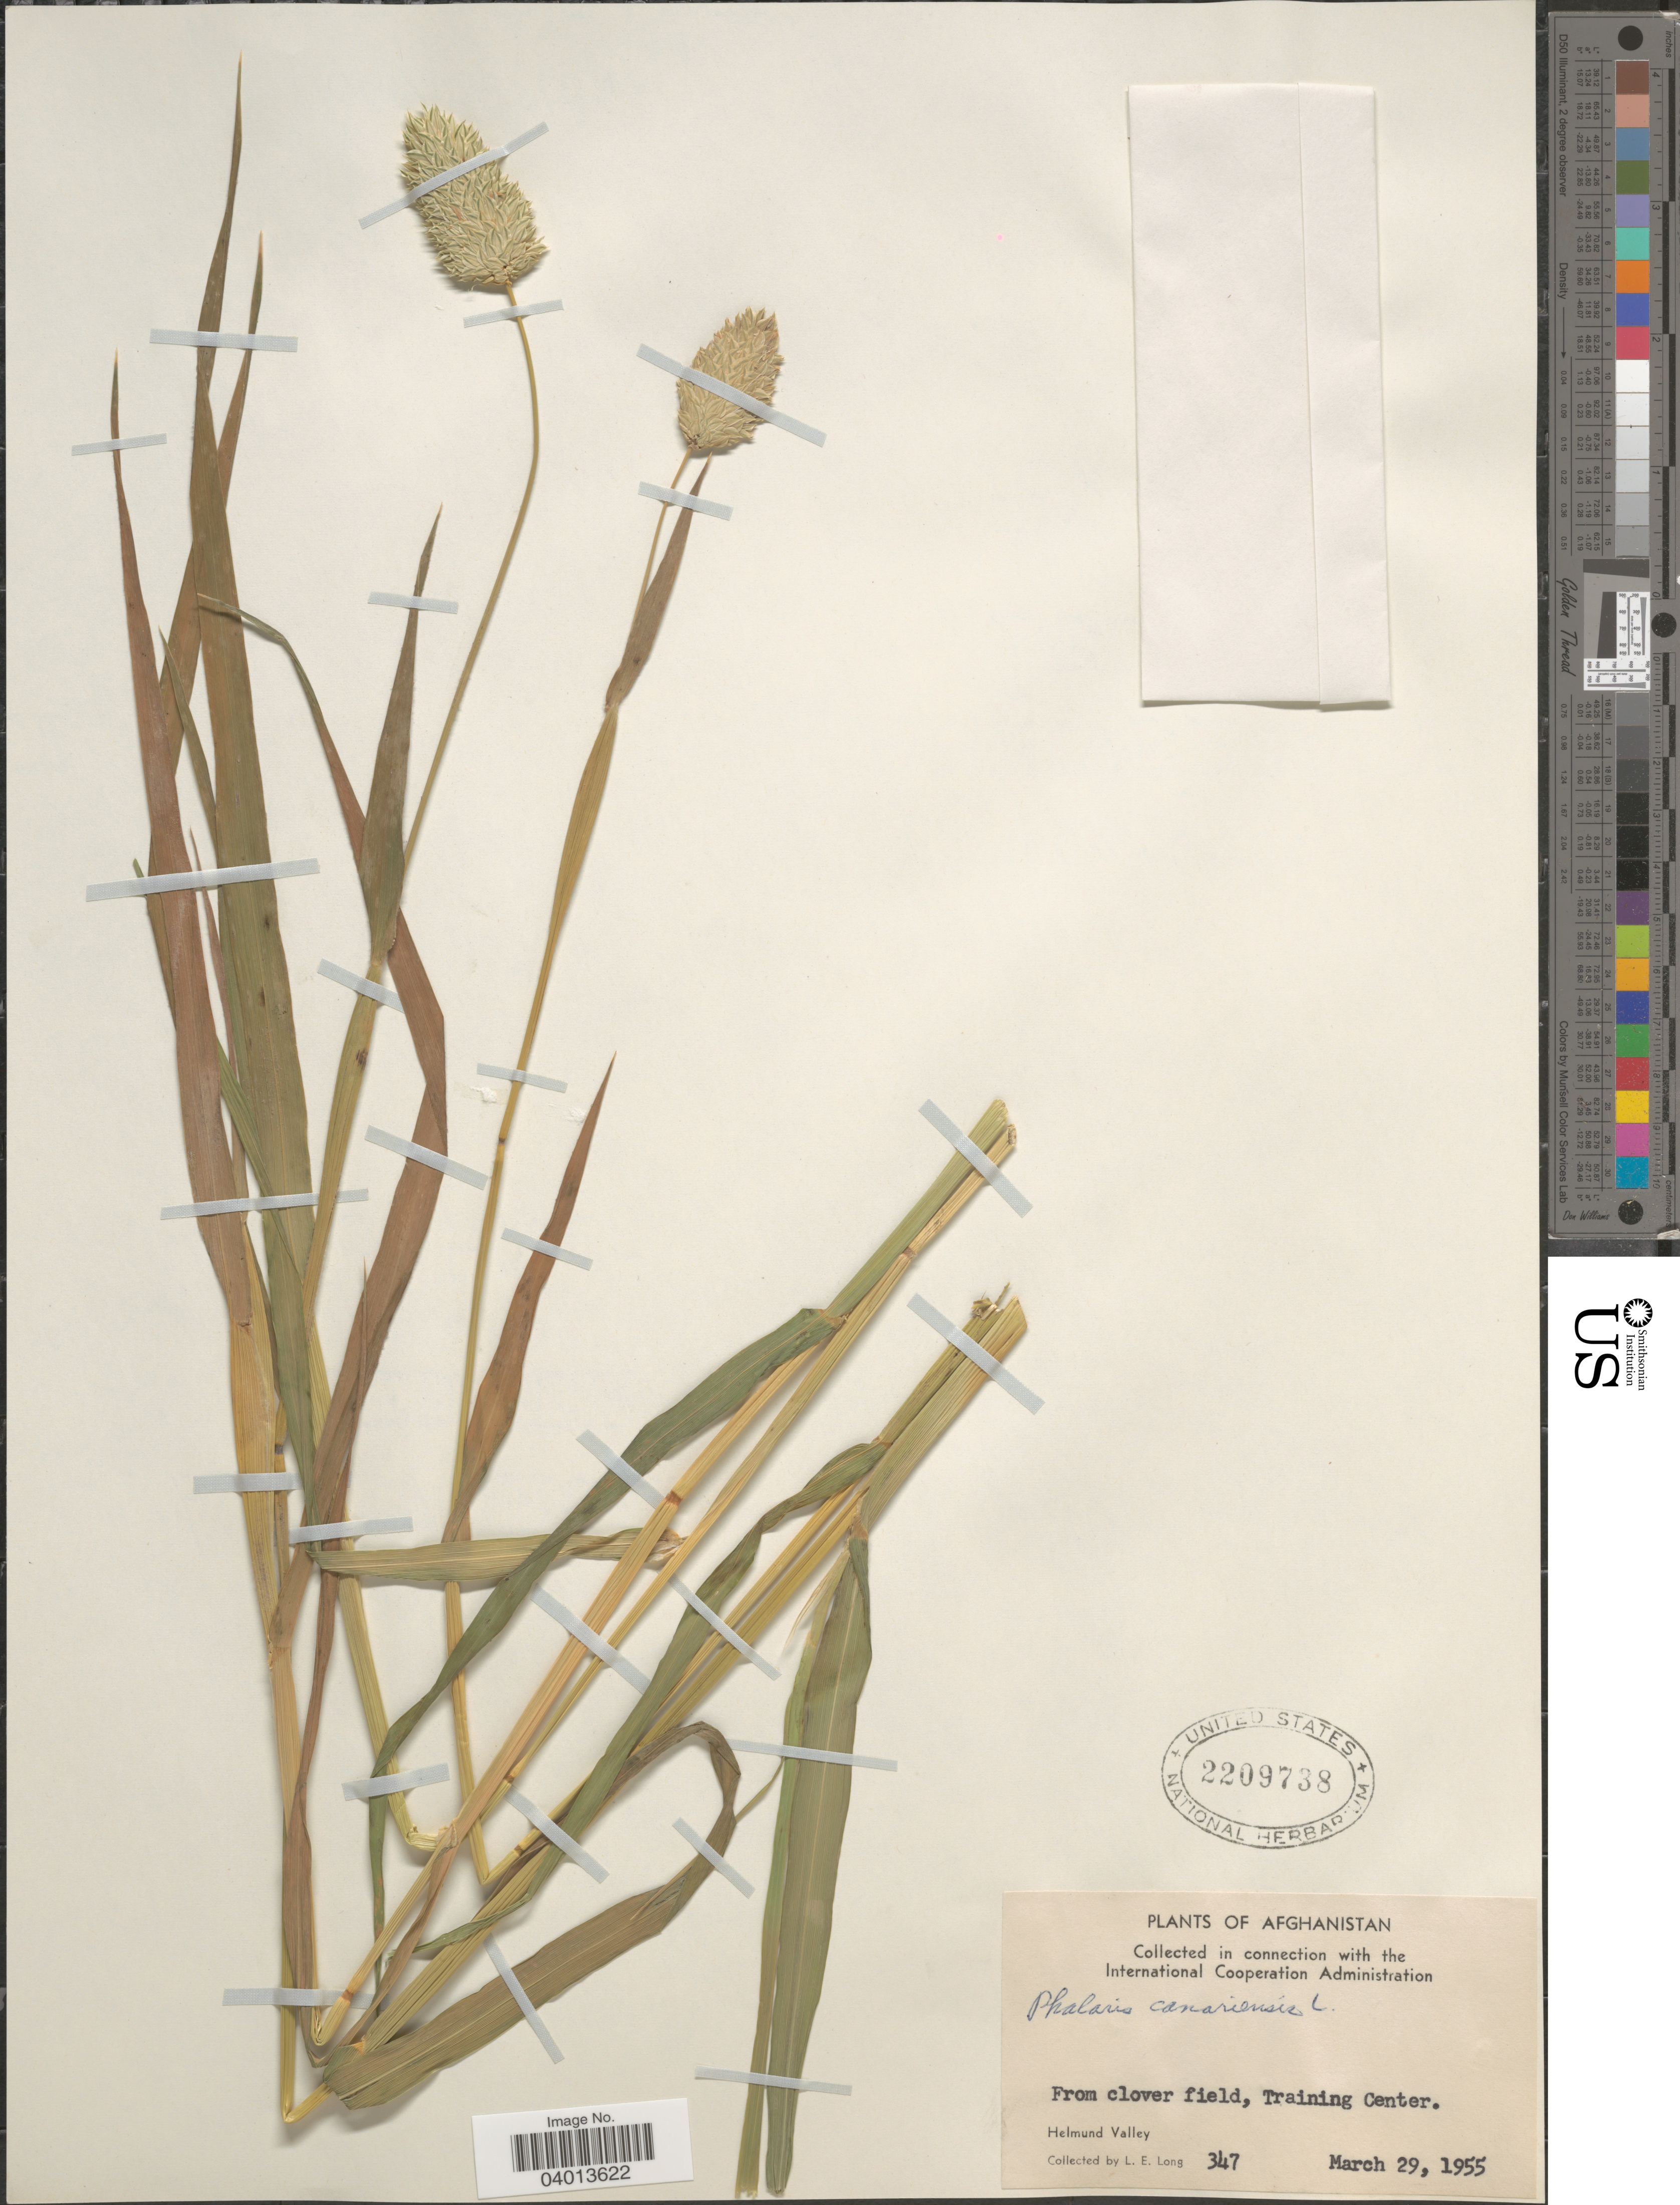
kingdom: Plantae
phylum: Tracheophyta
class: Liliopsida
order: Poales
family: Poaceae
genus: Phalaris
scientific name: Phalaris canariensis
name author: L.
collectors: L. E. Long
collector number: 347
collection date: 1955-03-29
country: Afghanistan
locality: Training Center. Helmund Valley.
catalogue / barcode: US 2209738